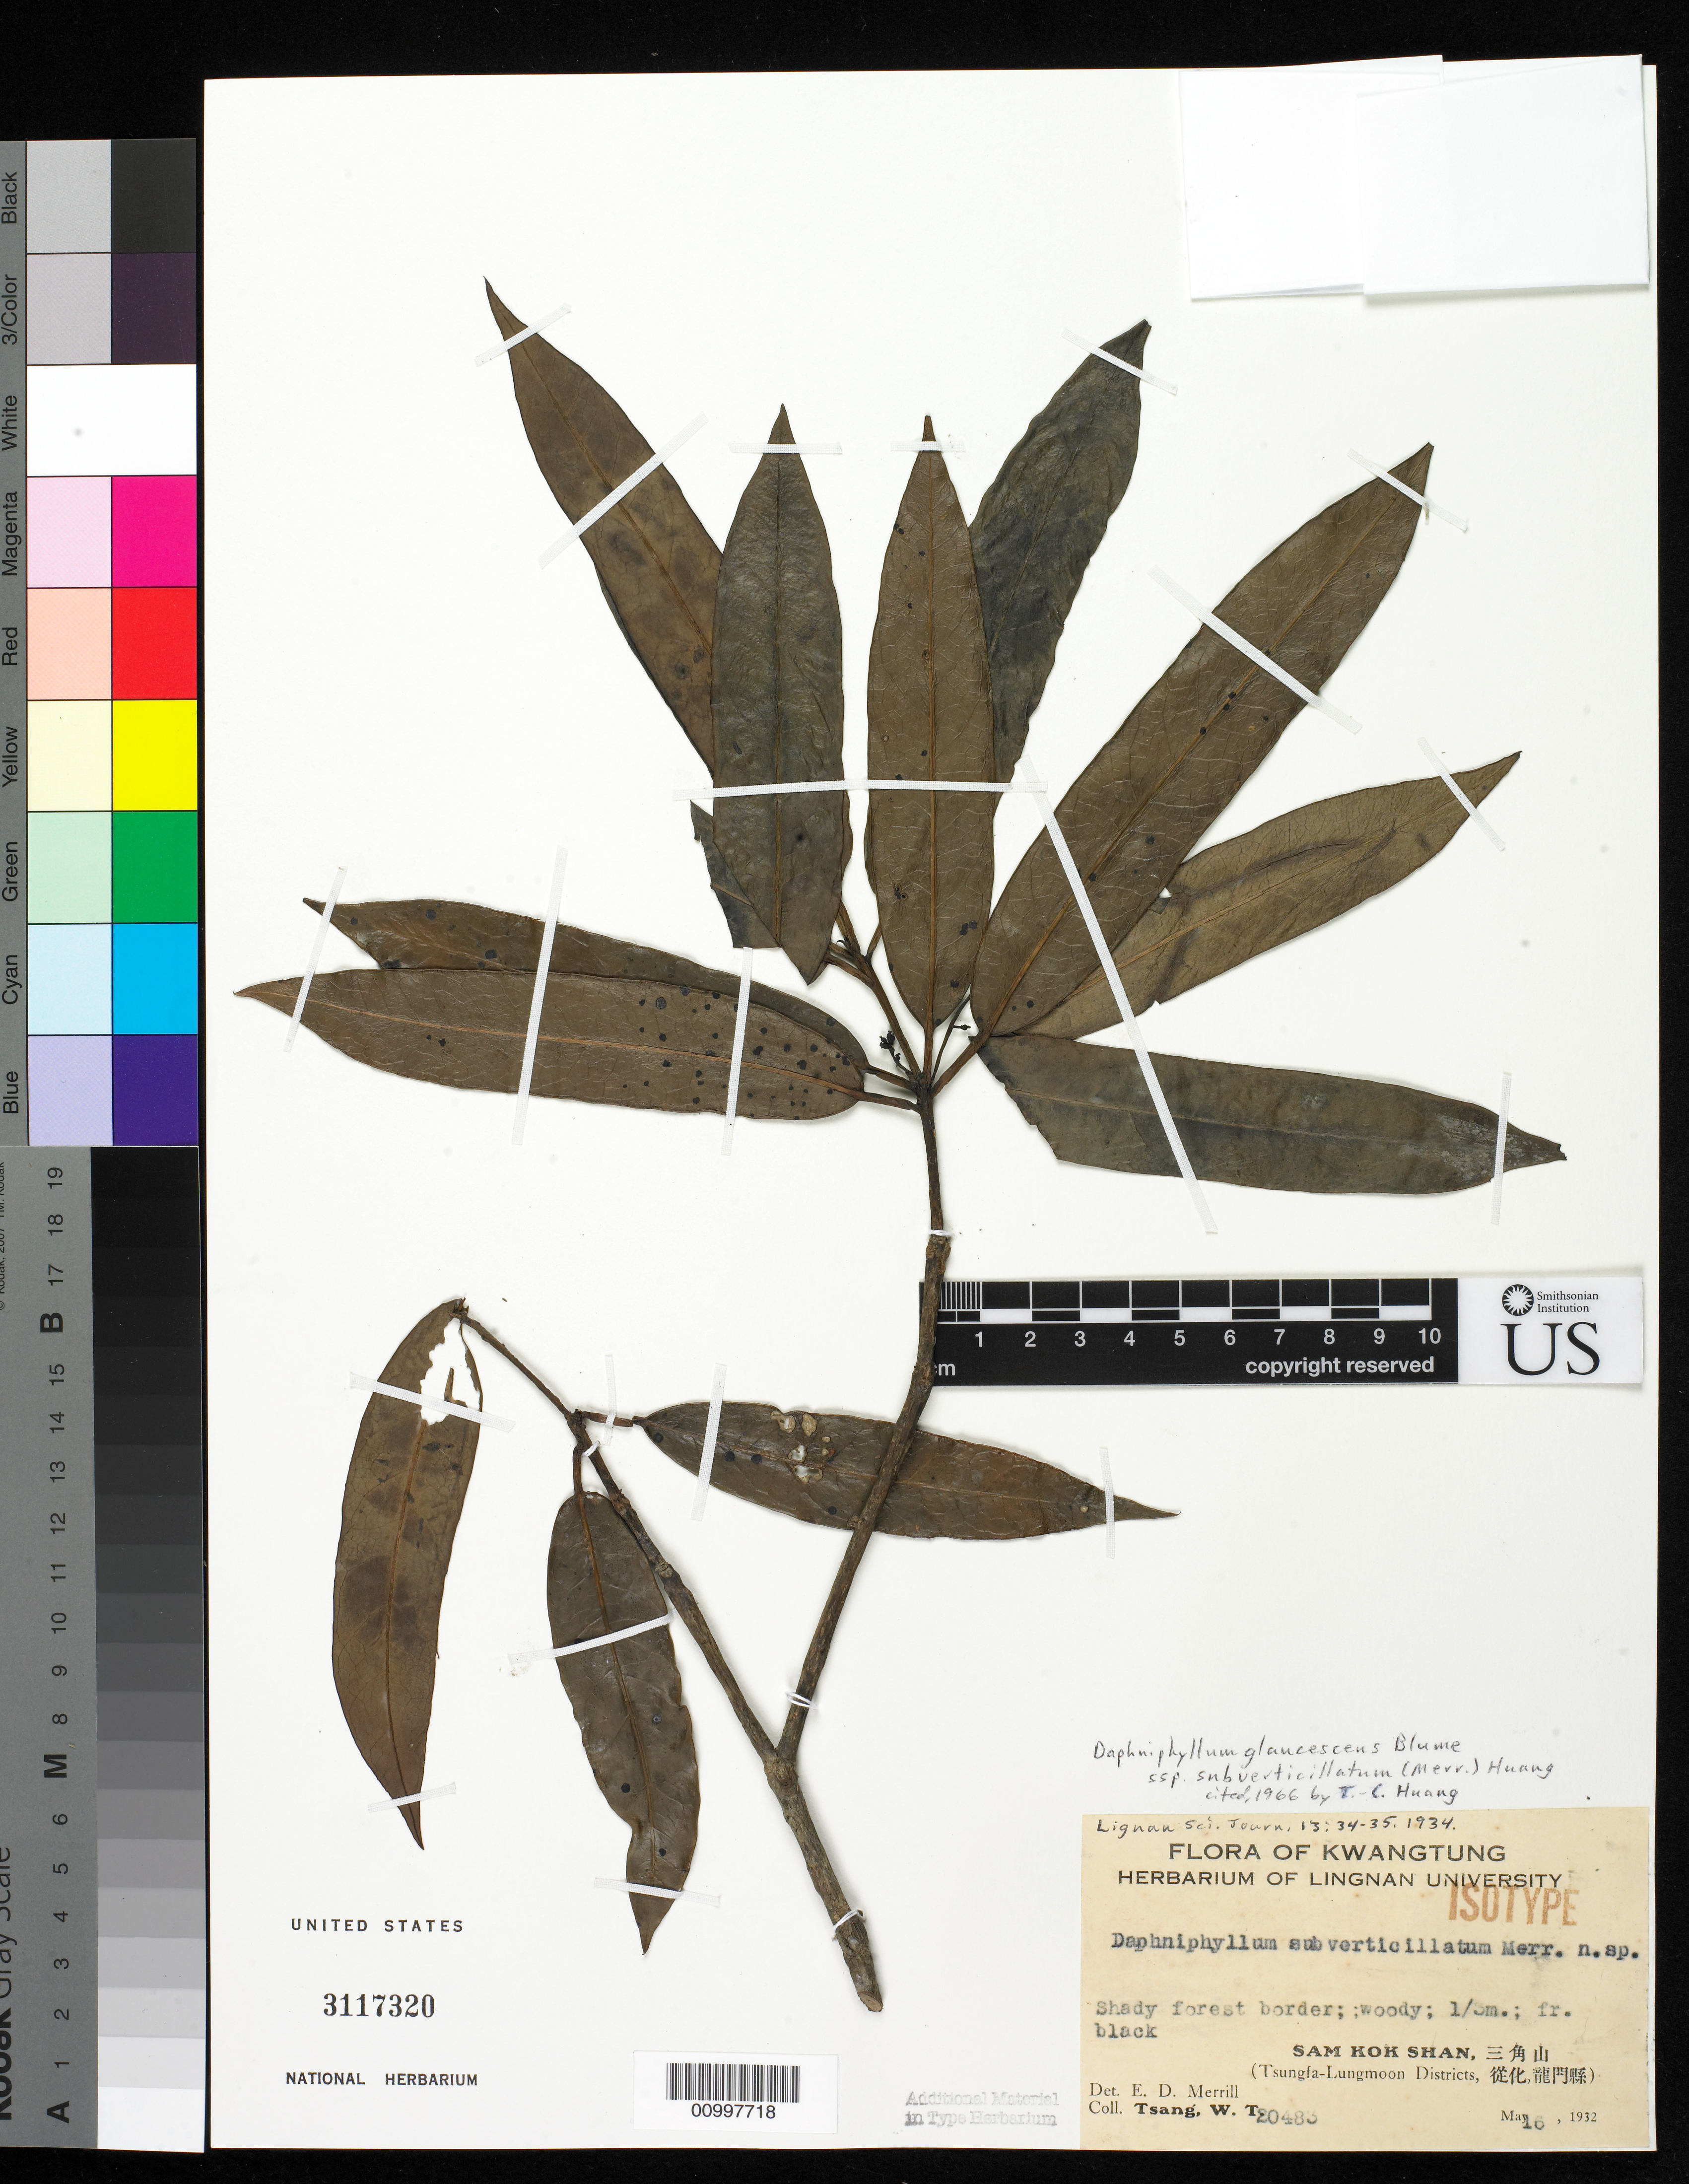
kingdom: Plantae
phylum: Tracheophyta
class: Magnoliopsida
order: Saxifragales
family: Daphniphyllaceae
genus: Daphniphyllum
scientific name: Daphniphyllum subverticillatum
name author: Merr.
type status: Isotype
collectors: W. T. Tsang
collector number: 20483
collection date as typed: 16 May 1932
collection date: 1932-05-16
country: China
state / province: Guangdong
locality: Tsungfa-Lungmoon Districts.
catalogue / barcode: US 3117320